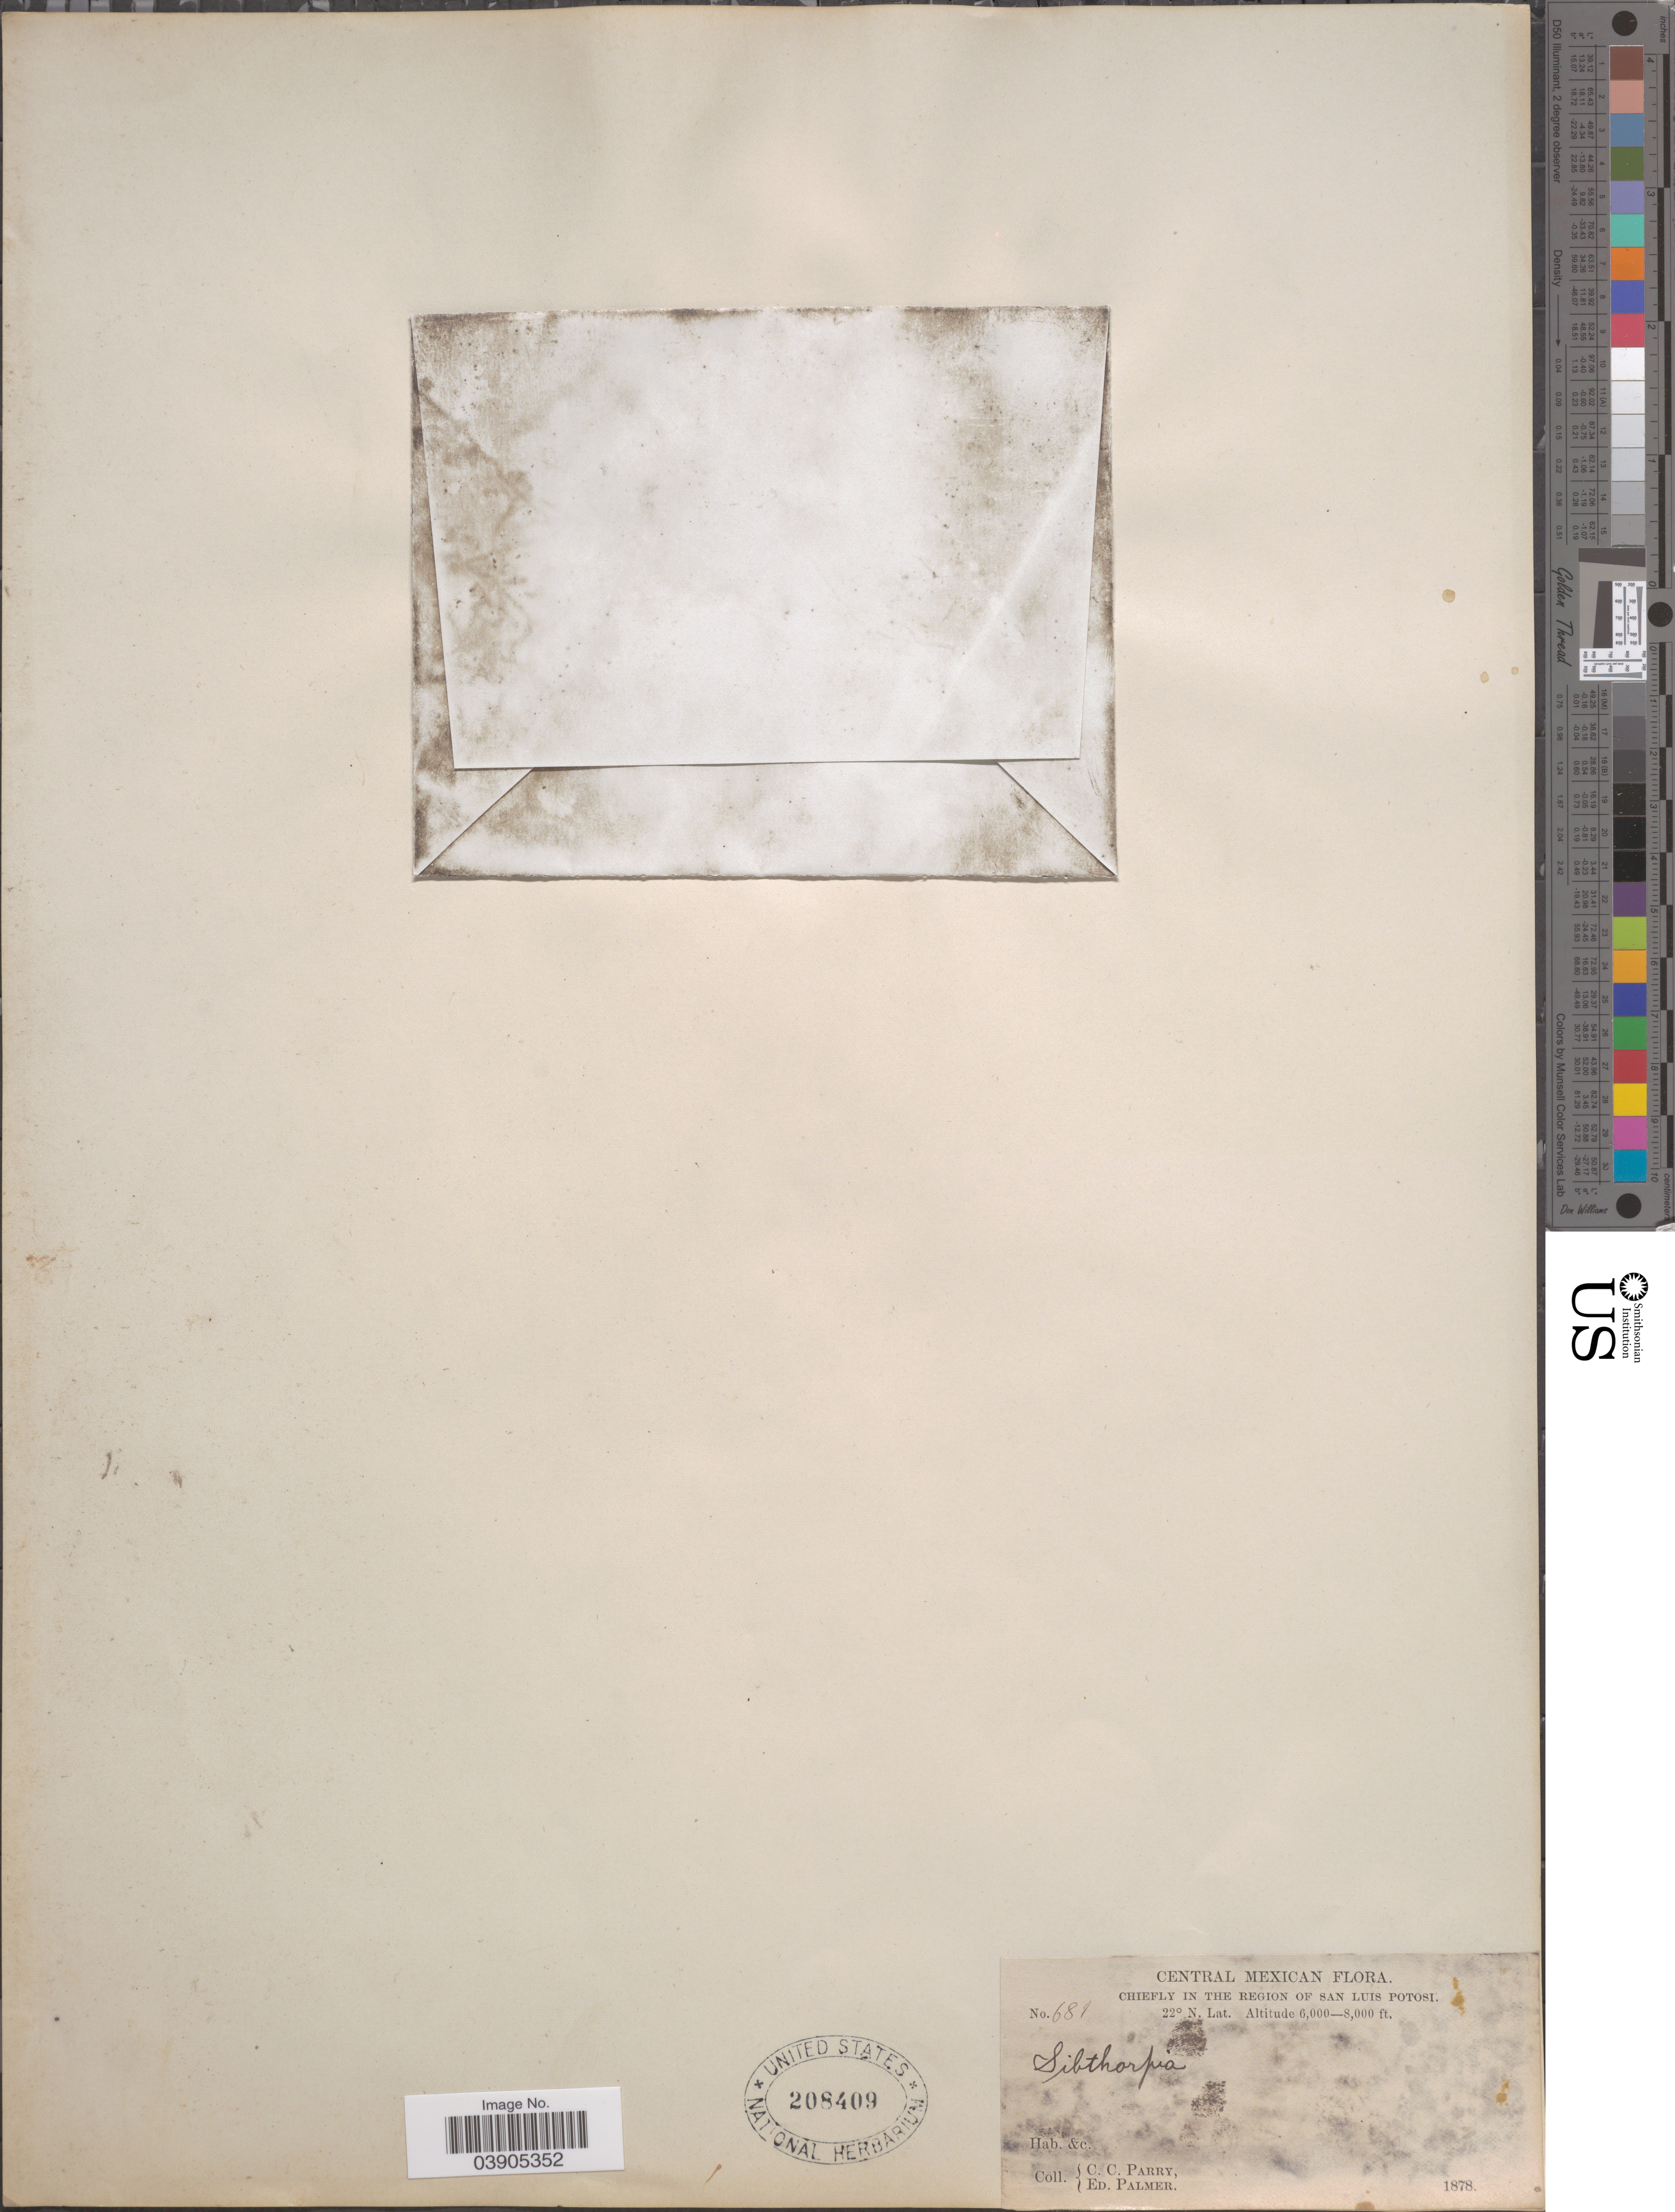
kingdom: Plantae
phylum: Tracheophyta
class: Magnoliopsida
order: Lamiales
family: Plantaginaceae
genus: Sibthorpia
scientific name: Sibthorpia repens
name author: (L.) Kuntze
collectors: C. C. Parry & E. Palmer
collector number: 681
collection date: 1878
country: Mexico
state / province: San Luis Potosí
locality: Central Mexican. Chiefly in the region of San Luis Potosi.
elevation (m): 1829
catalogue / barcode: US 208409